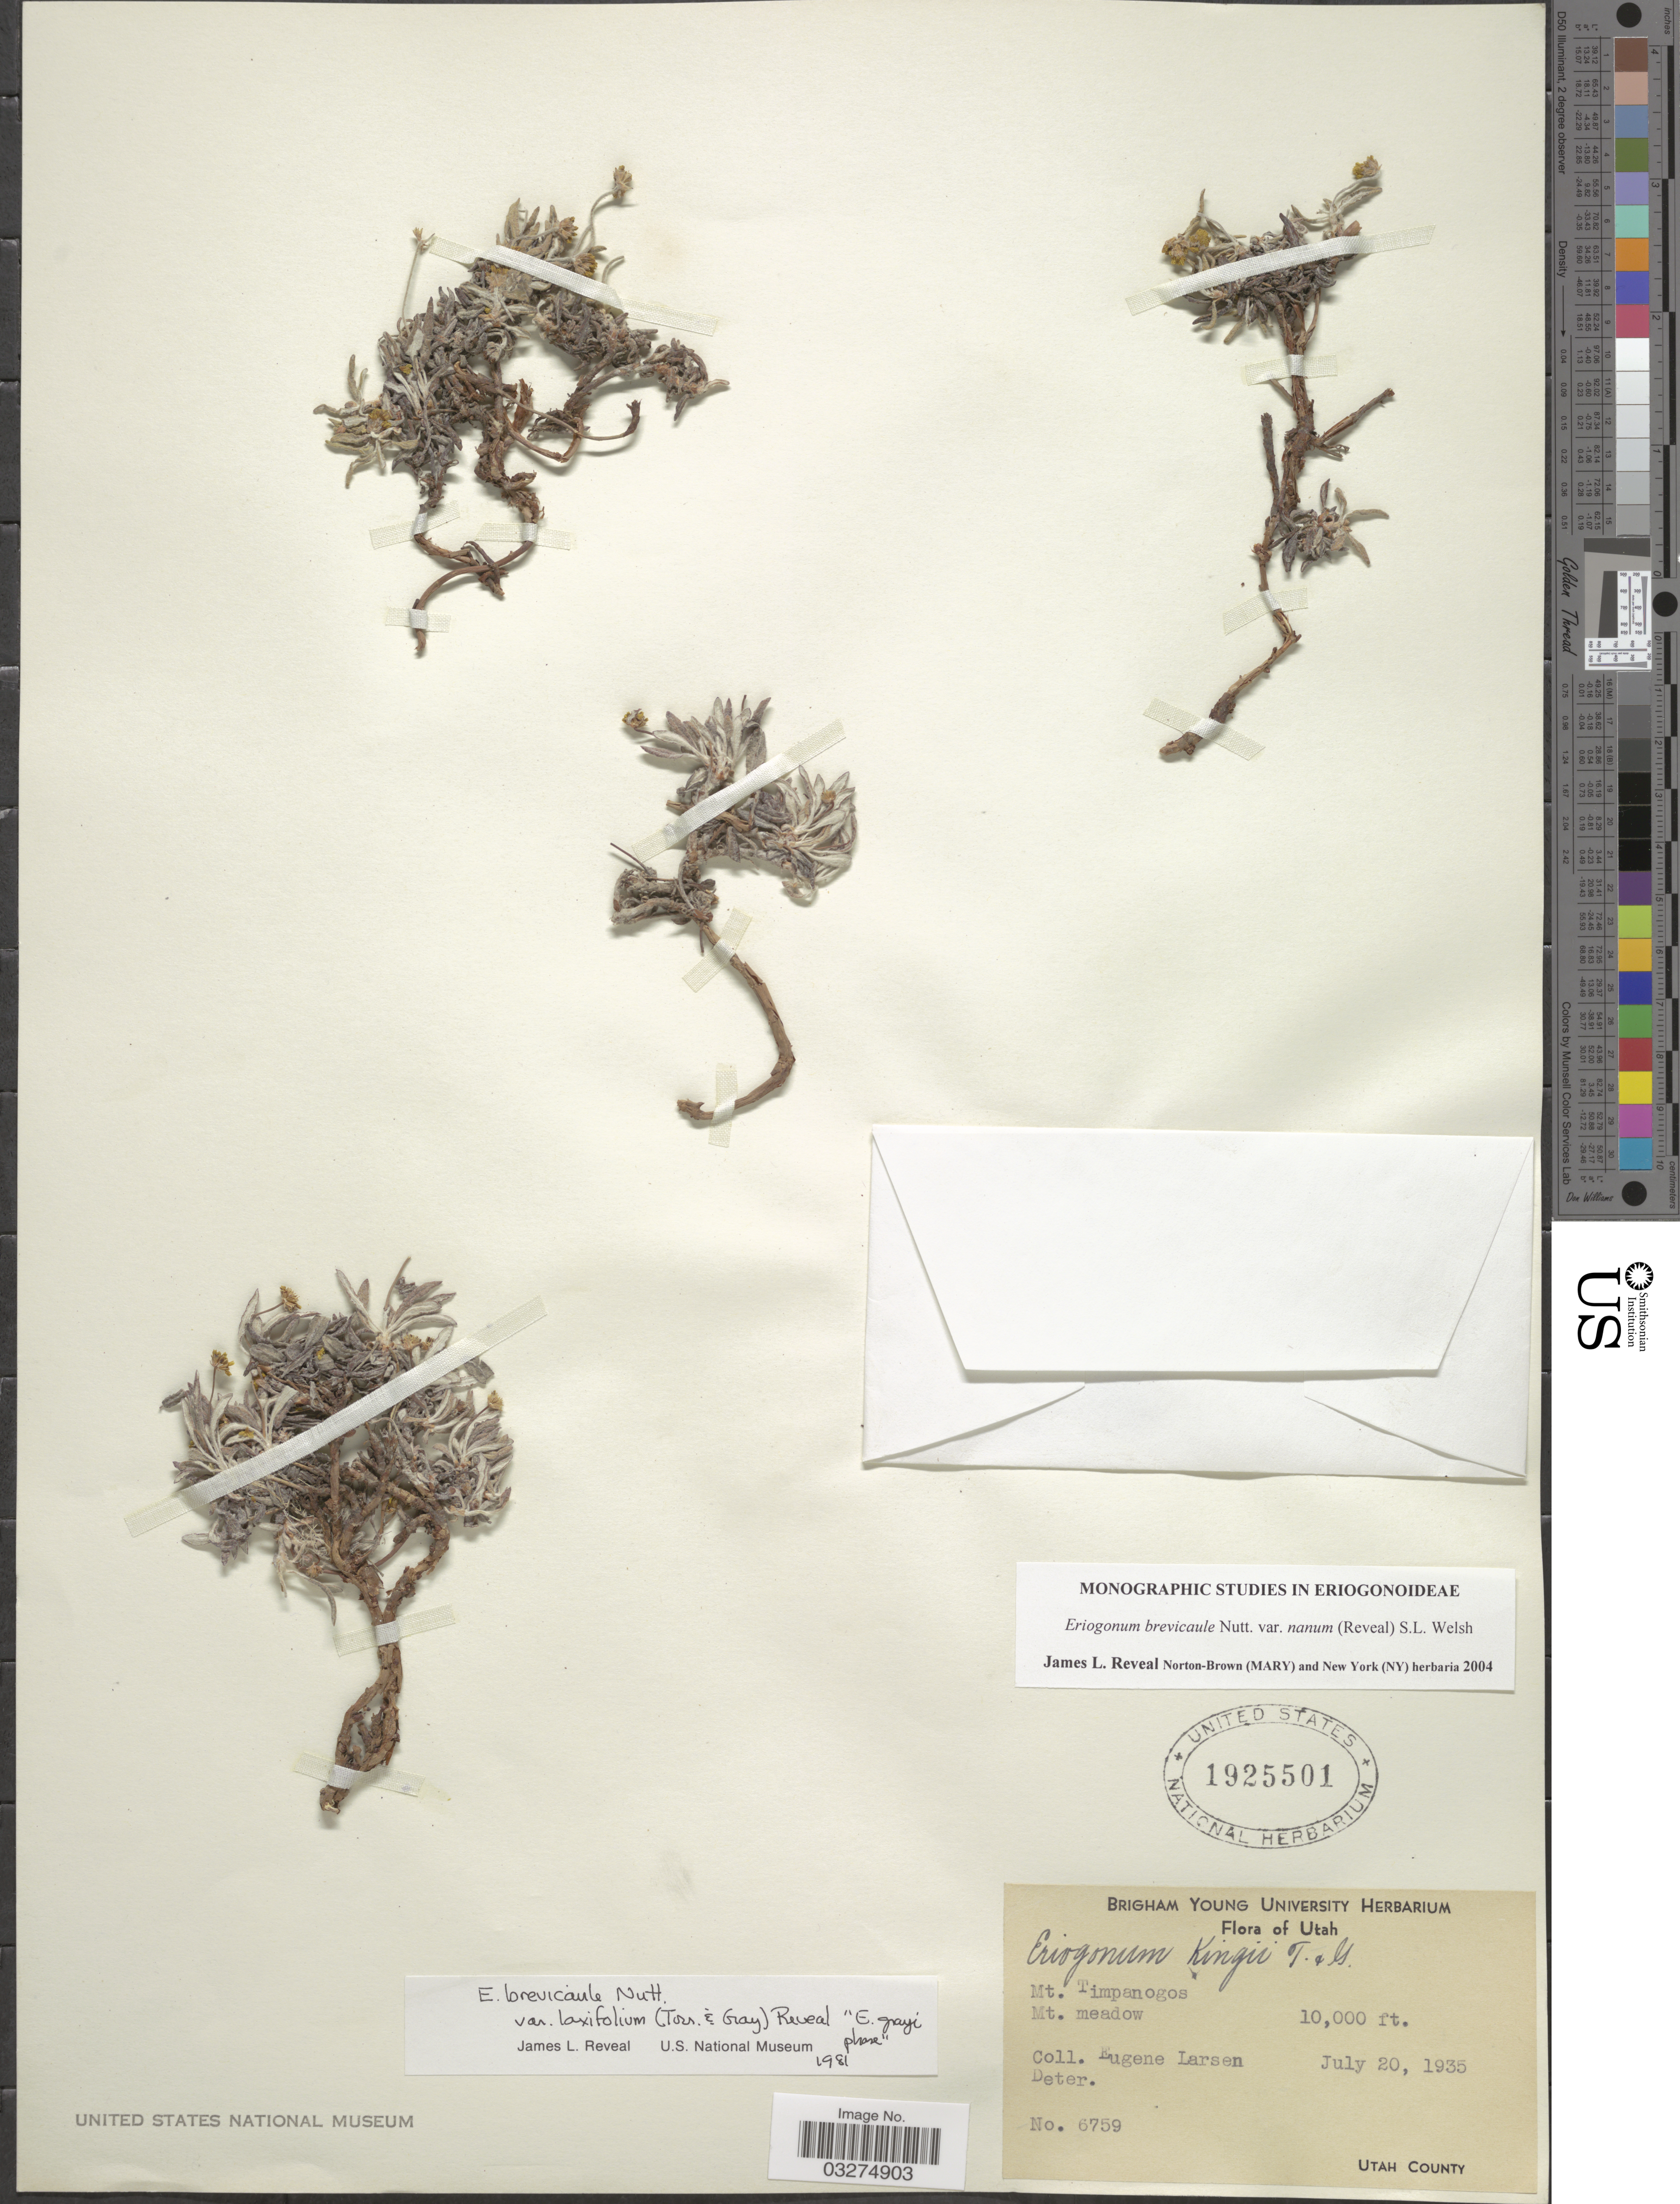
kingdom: Plantae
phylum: Tracheophyta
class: Magnoliopsida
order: Caryophyllales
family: Polygonaceae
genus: Eriogonum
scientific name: Eriogonum brevicaule var. nanum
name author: (Reveal) S.L. Welsh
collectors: E. Larsen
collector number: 6759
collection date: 1935-07-20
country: United States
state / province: Utah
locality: Mt. Timpanogos. Mt. meadow. Utah County.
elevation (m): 3048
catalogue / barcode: US 1925501